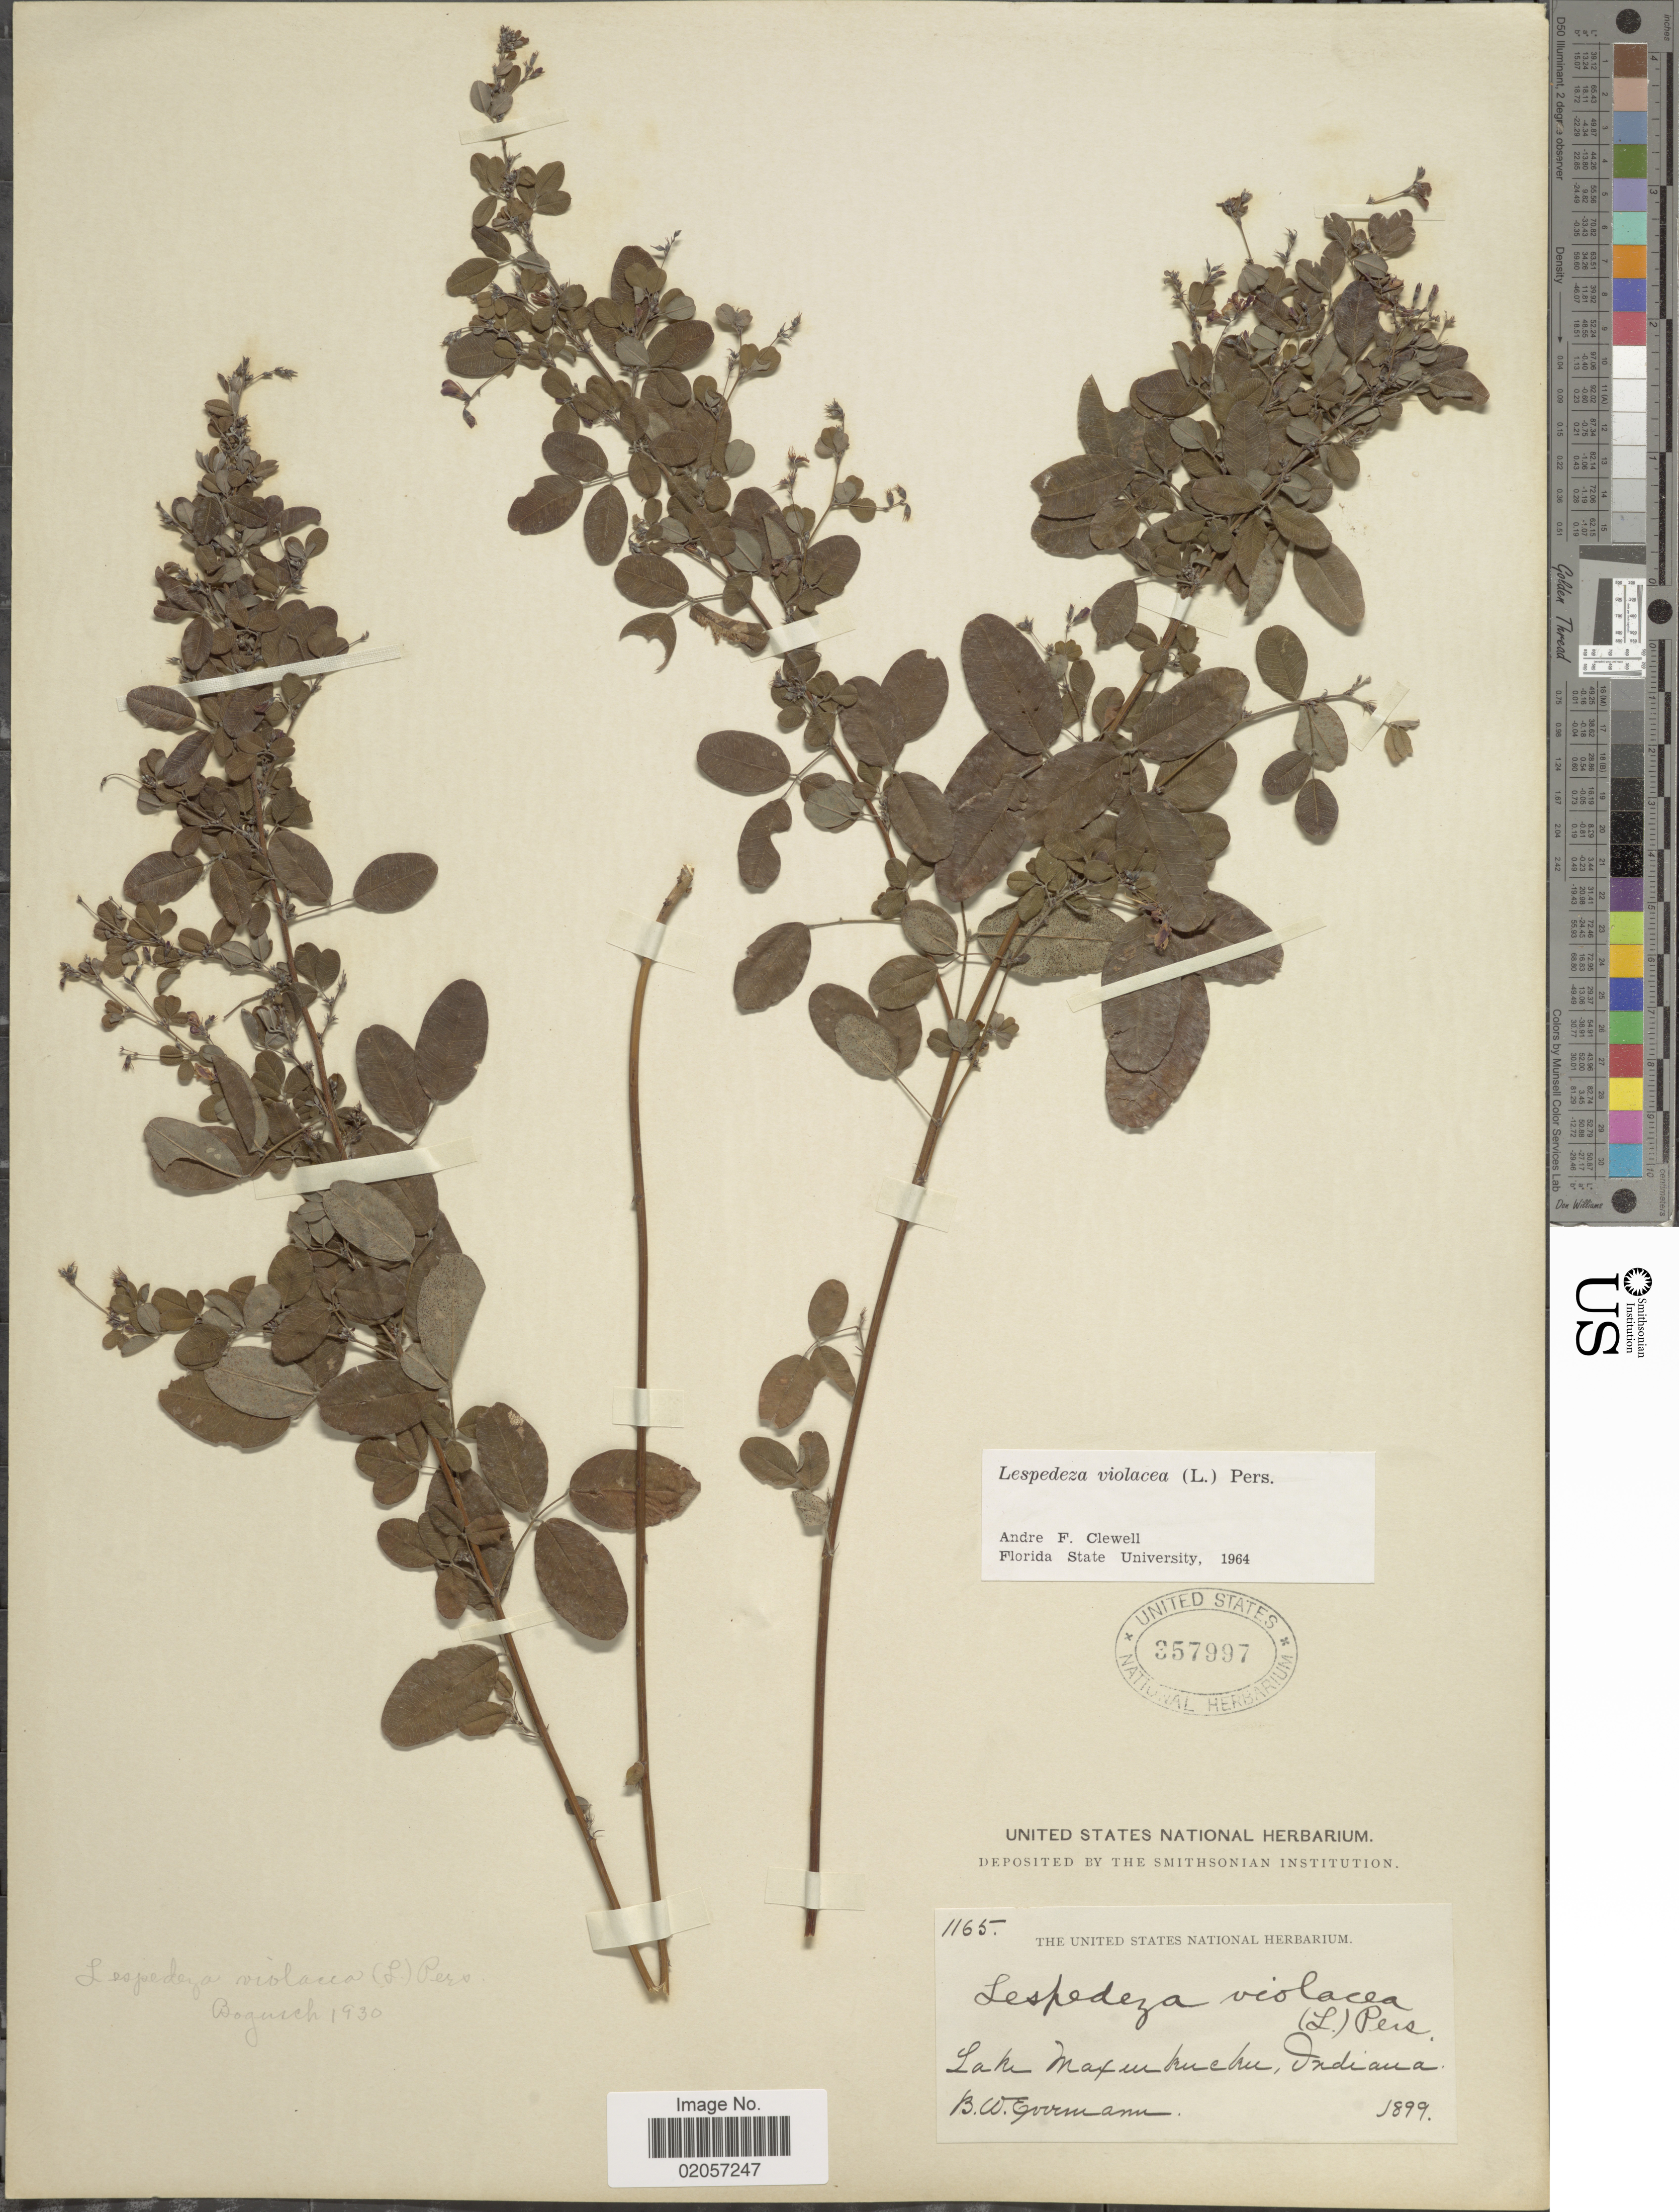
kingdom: Plantae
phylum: Tracheophyta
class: Magnoliopsida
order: Fabales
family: Fabaceae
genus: Lespedeza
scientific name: Lespedeza violacea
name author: (L.) Pers.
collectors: B. W. Evermann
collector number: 1165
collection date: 1899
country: United States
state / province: Indiana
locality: Lake Maxinkuckee, Indiana.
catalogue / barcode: US 357997